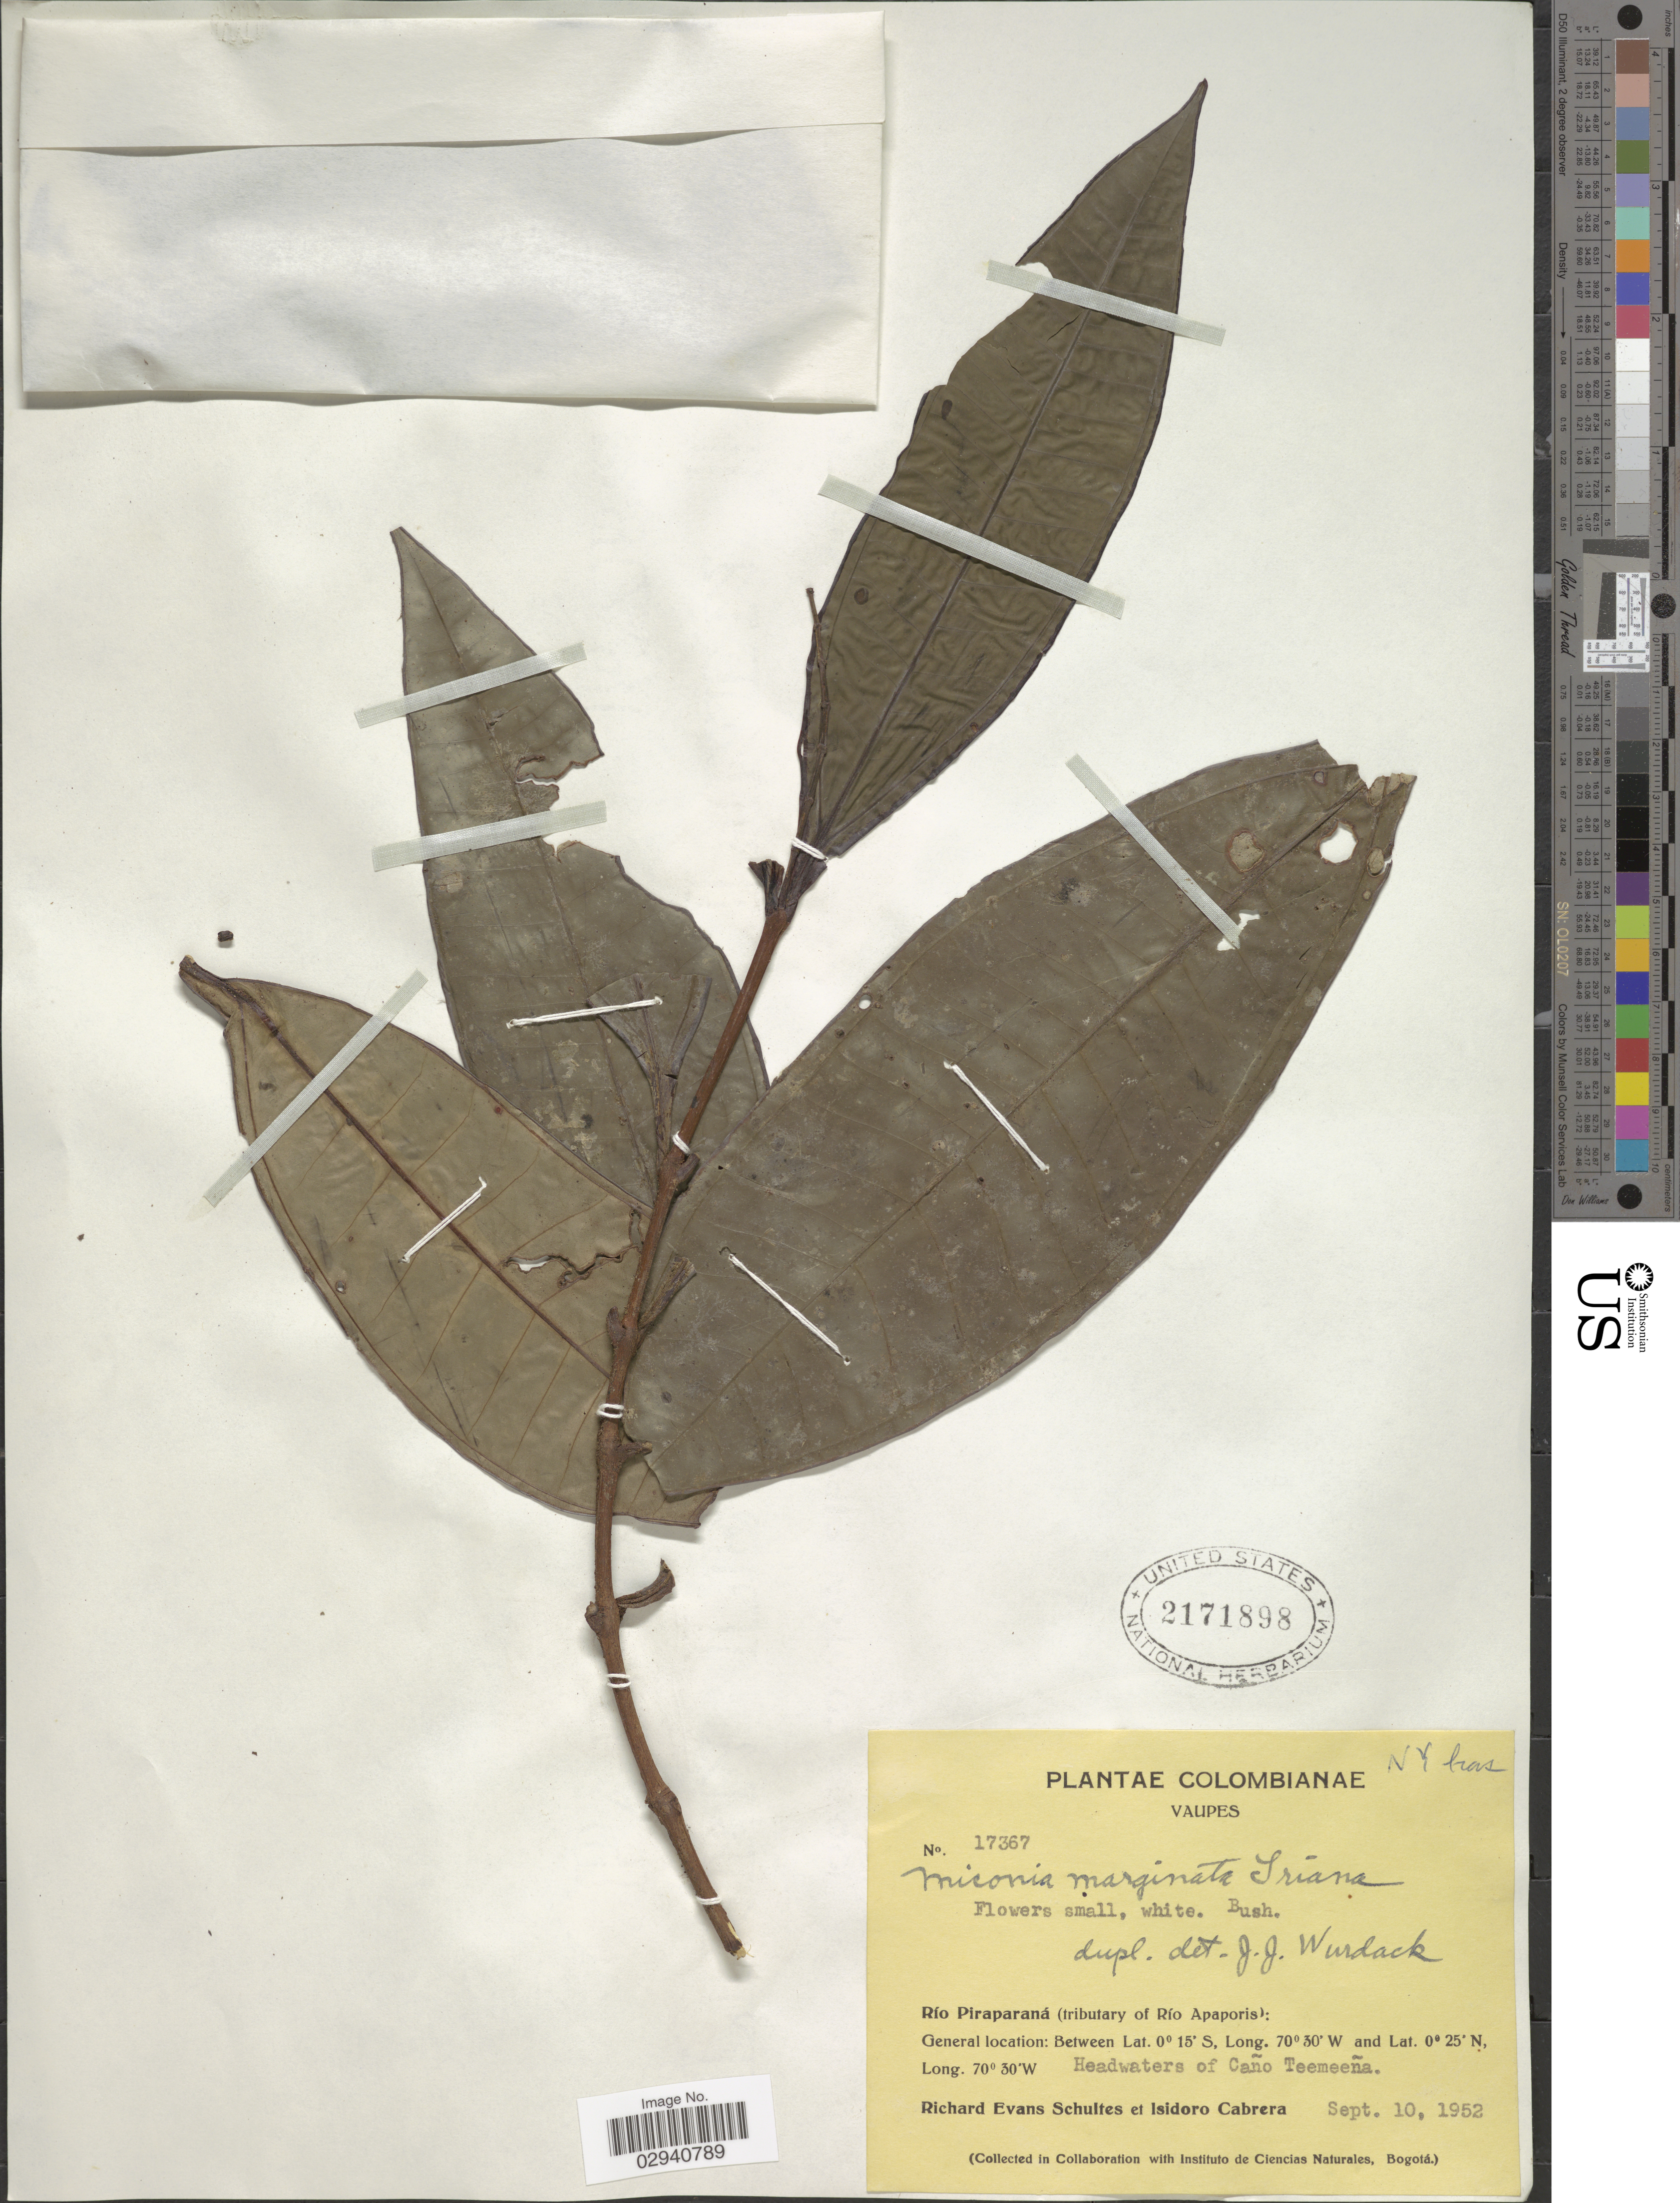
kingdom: Plantae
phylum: Tracheophyta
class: Magnoliopsida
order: Myrtales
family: Melastomataceae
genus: Miconia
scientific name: Miconia marginata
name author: Triana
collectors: R. E. Schultes & I. Cabrera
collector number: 17367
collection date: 1952-09-10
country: Colombia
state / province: Amazônas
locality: Río Piraparaná (tributary of Río Apaporis). Headwaters of Caño Teemeeña.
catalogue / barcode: US 2171898